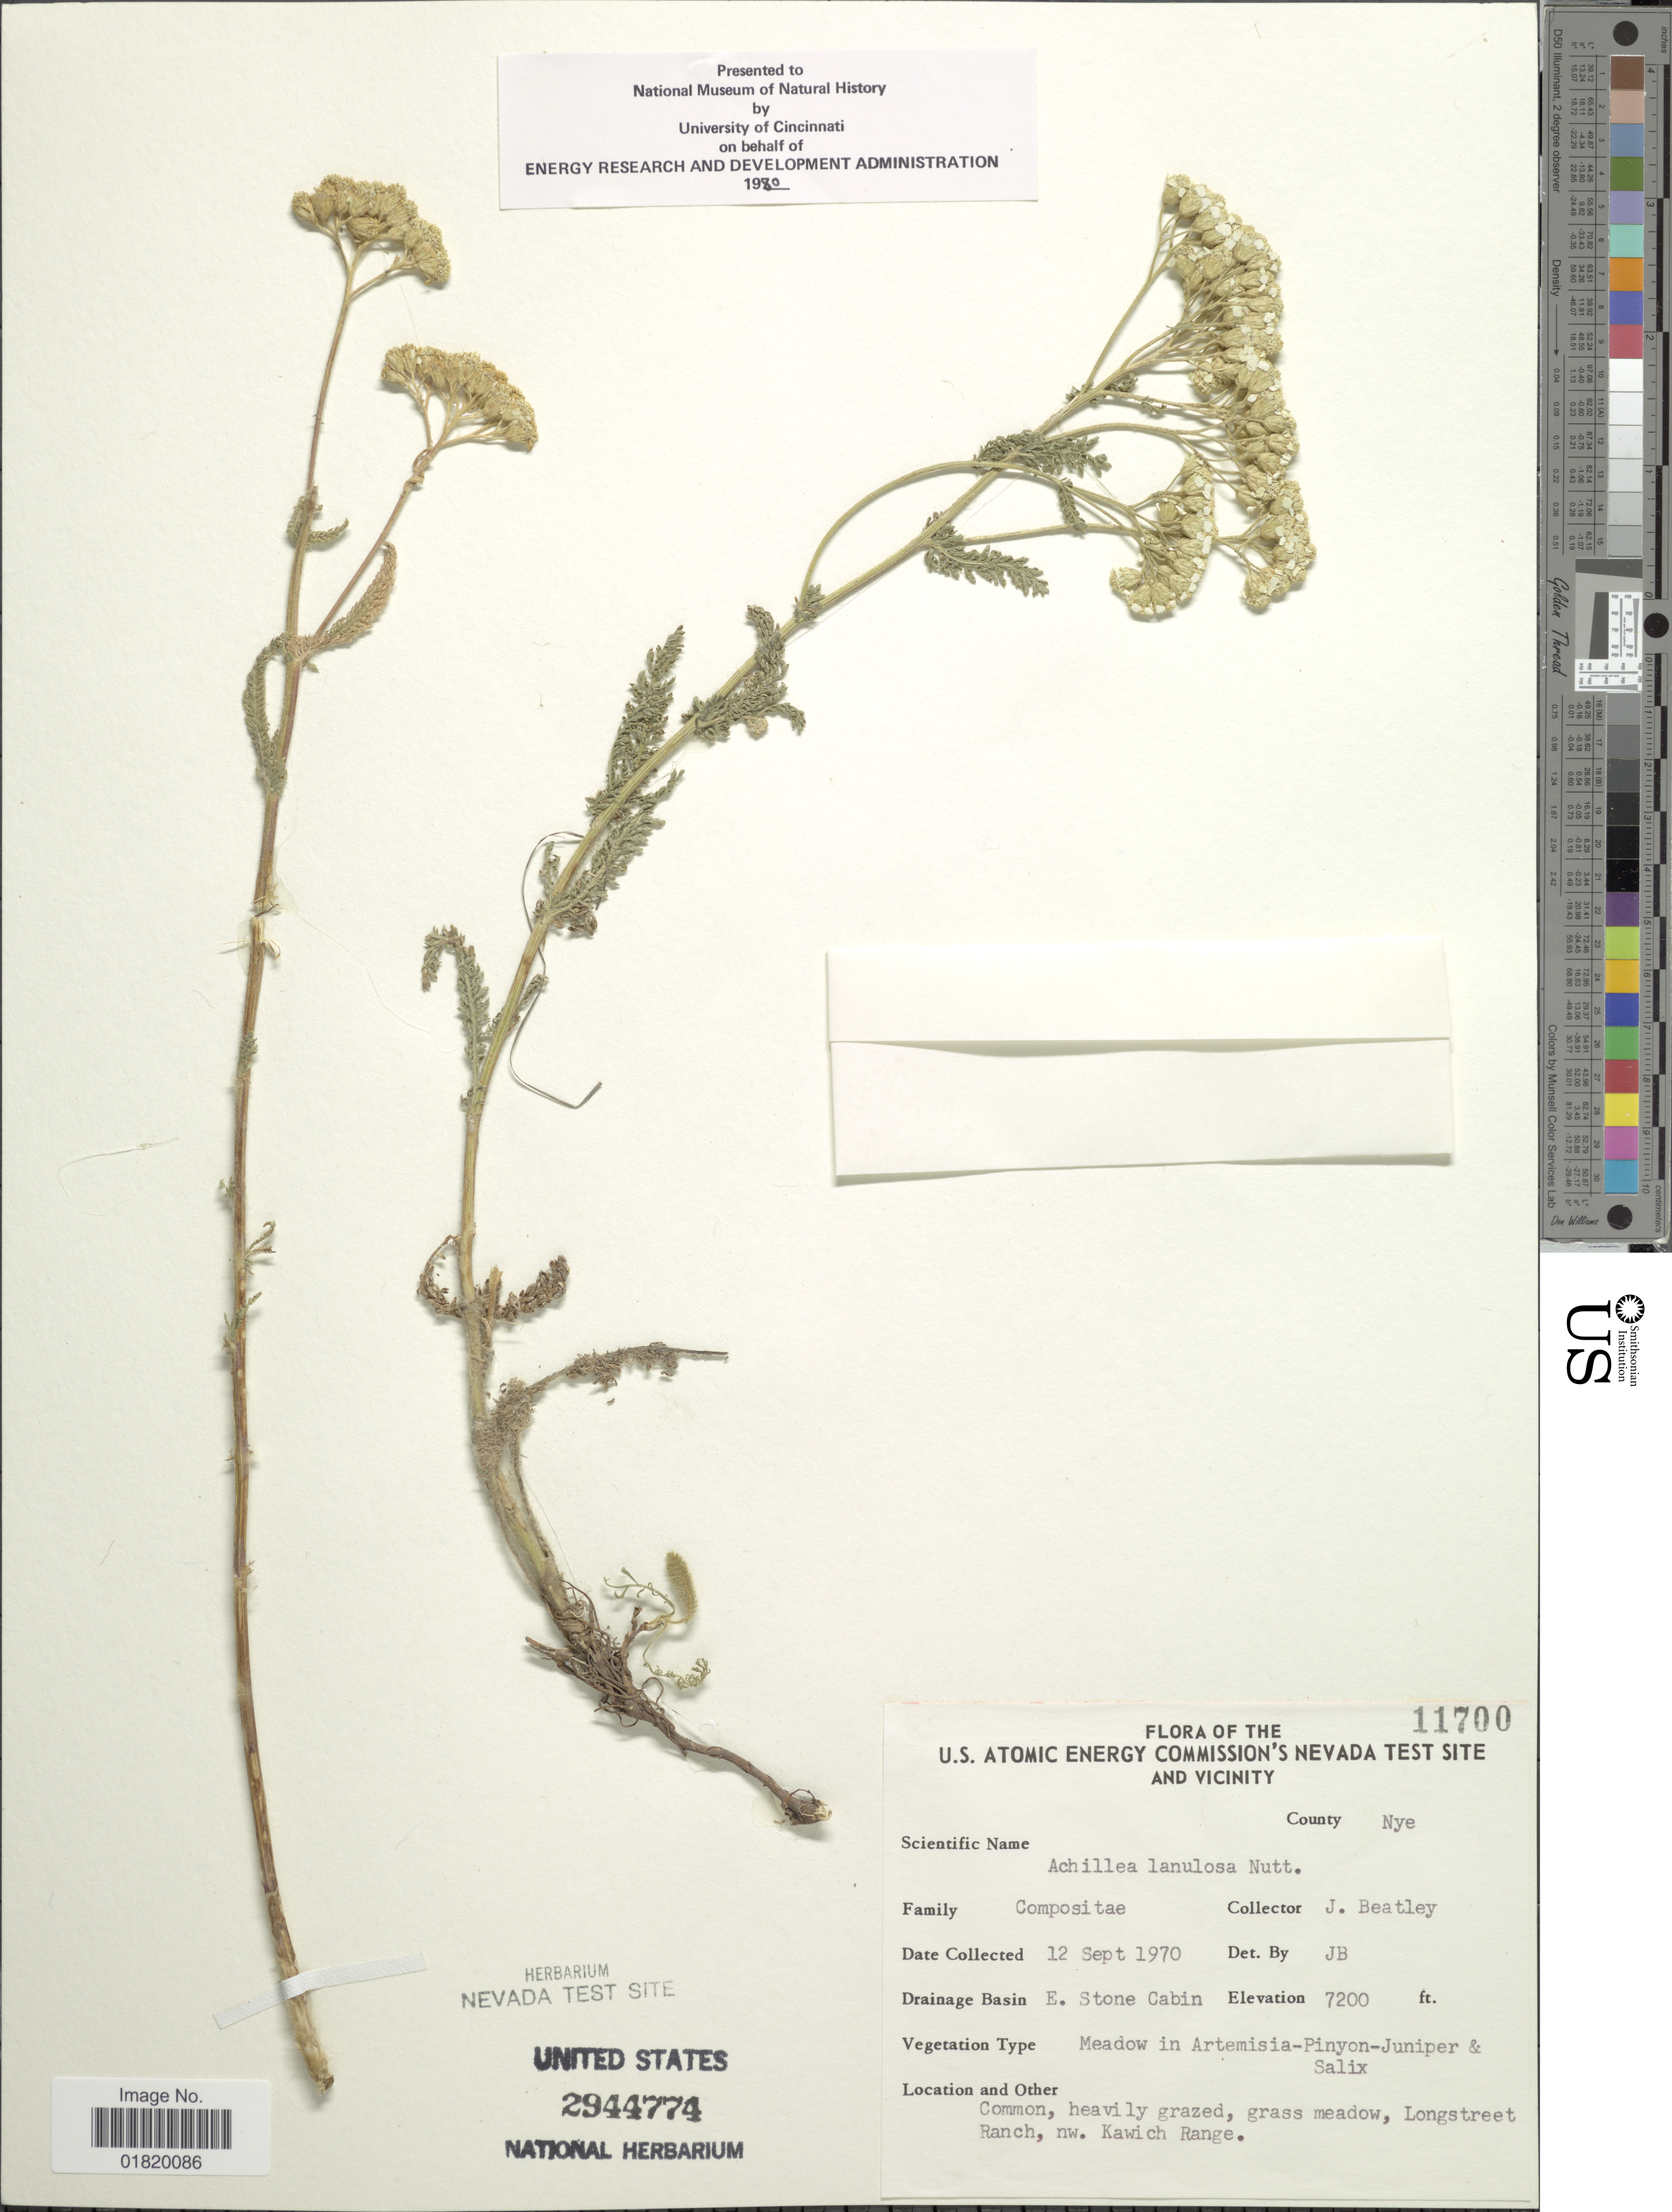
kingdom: Plantae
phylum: Tracheophyta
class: Magnoliopsida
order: Asterales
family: Asteraceae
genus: Achillea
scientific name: Achillea lanulosa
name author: Nutt.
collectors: J. C. Beatley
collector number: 11700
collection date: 1970-09-12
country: United States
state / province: Nevada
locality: U.S. Atomic Energy Commission's Nevada Test Site and vicinity. County Nye. Drainage Basin E. Stone Cabin. Longstreet Ranch, nw. Kawich Range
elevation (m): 2195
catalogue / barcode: US 2944774